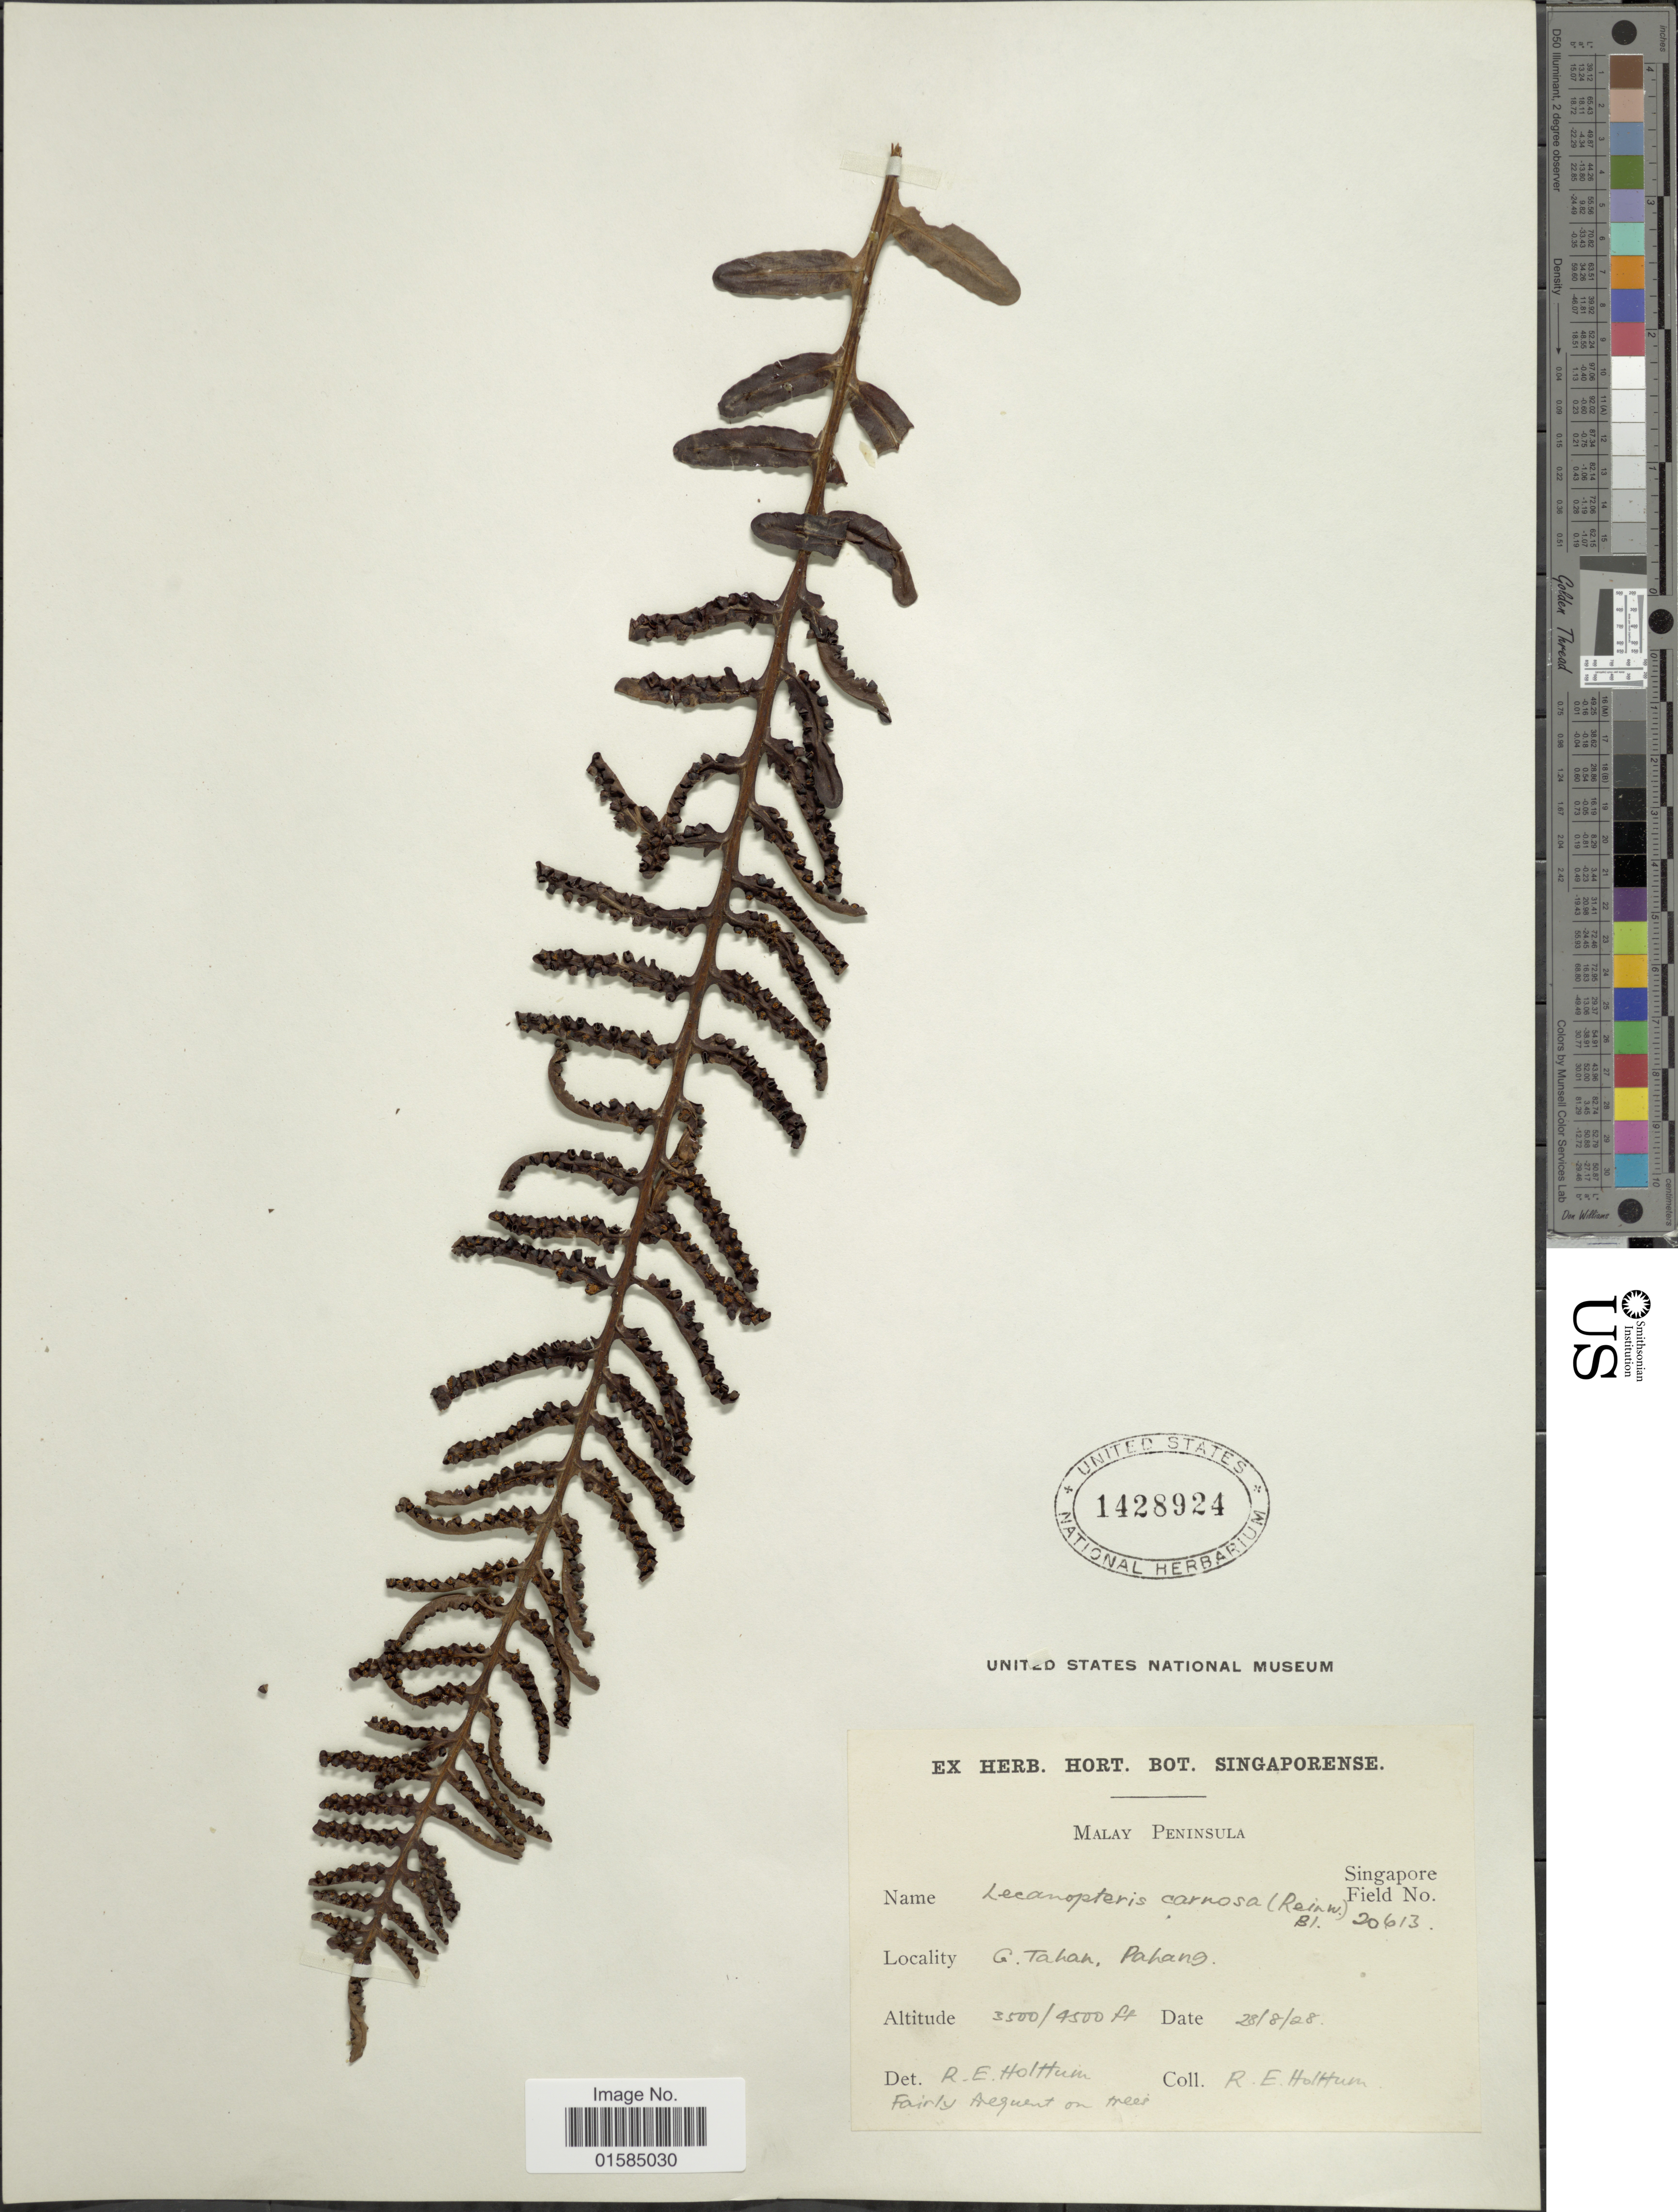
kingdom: Plantae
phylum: Tracheophyta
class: Polypodiopsida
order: Polypodiales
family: Polypodiaceae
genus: Lecanopteris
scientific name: Lecanopteris carnosa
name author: (Reinw.) Blume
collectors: R. E. Holttum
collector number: Singapore Field 20613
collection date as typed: Transcribed d/m/y: 28/8/28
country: Malaysia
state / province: Pahang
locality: Malay Peninsula, G. Tahan, Pahang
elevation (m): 1067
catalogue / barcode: US 1428924